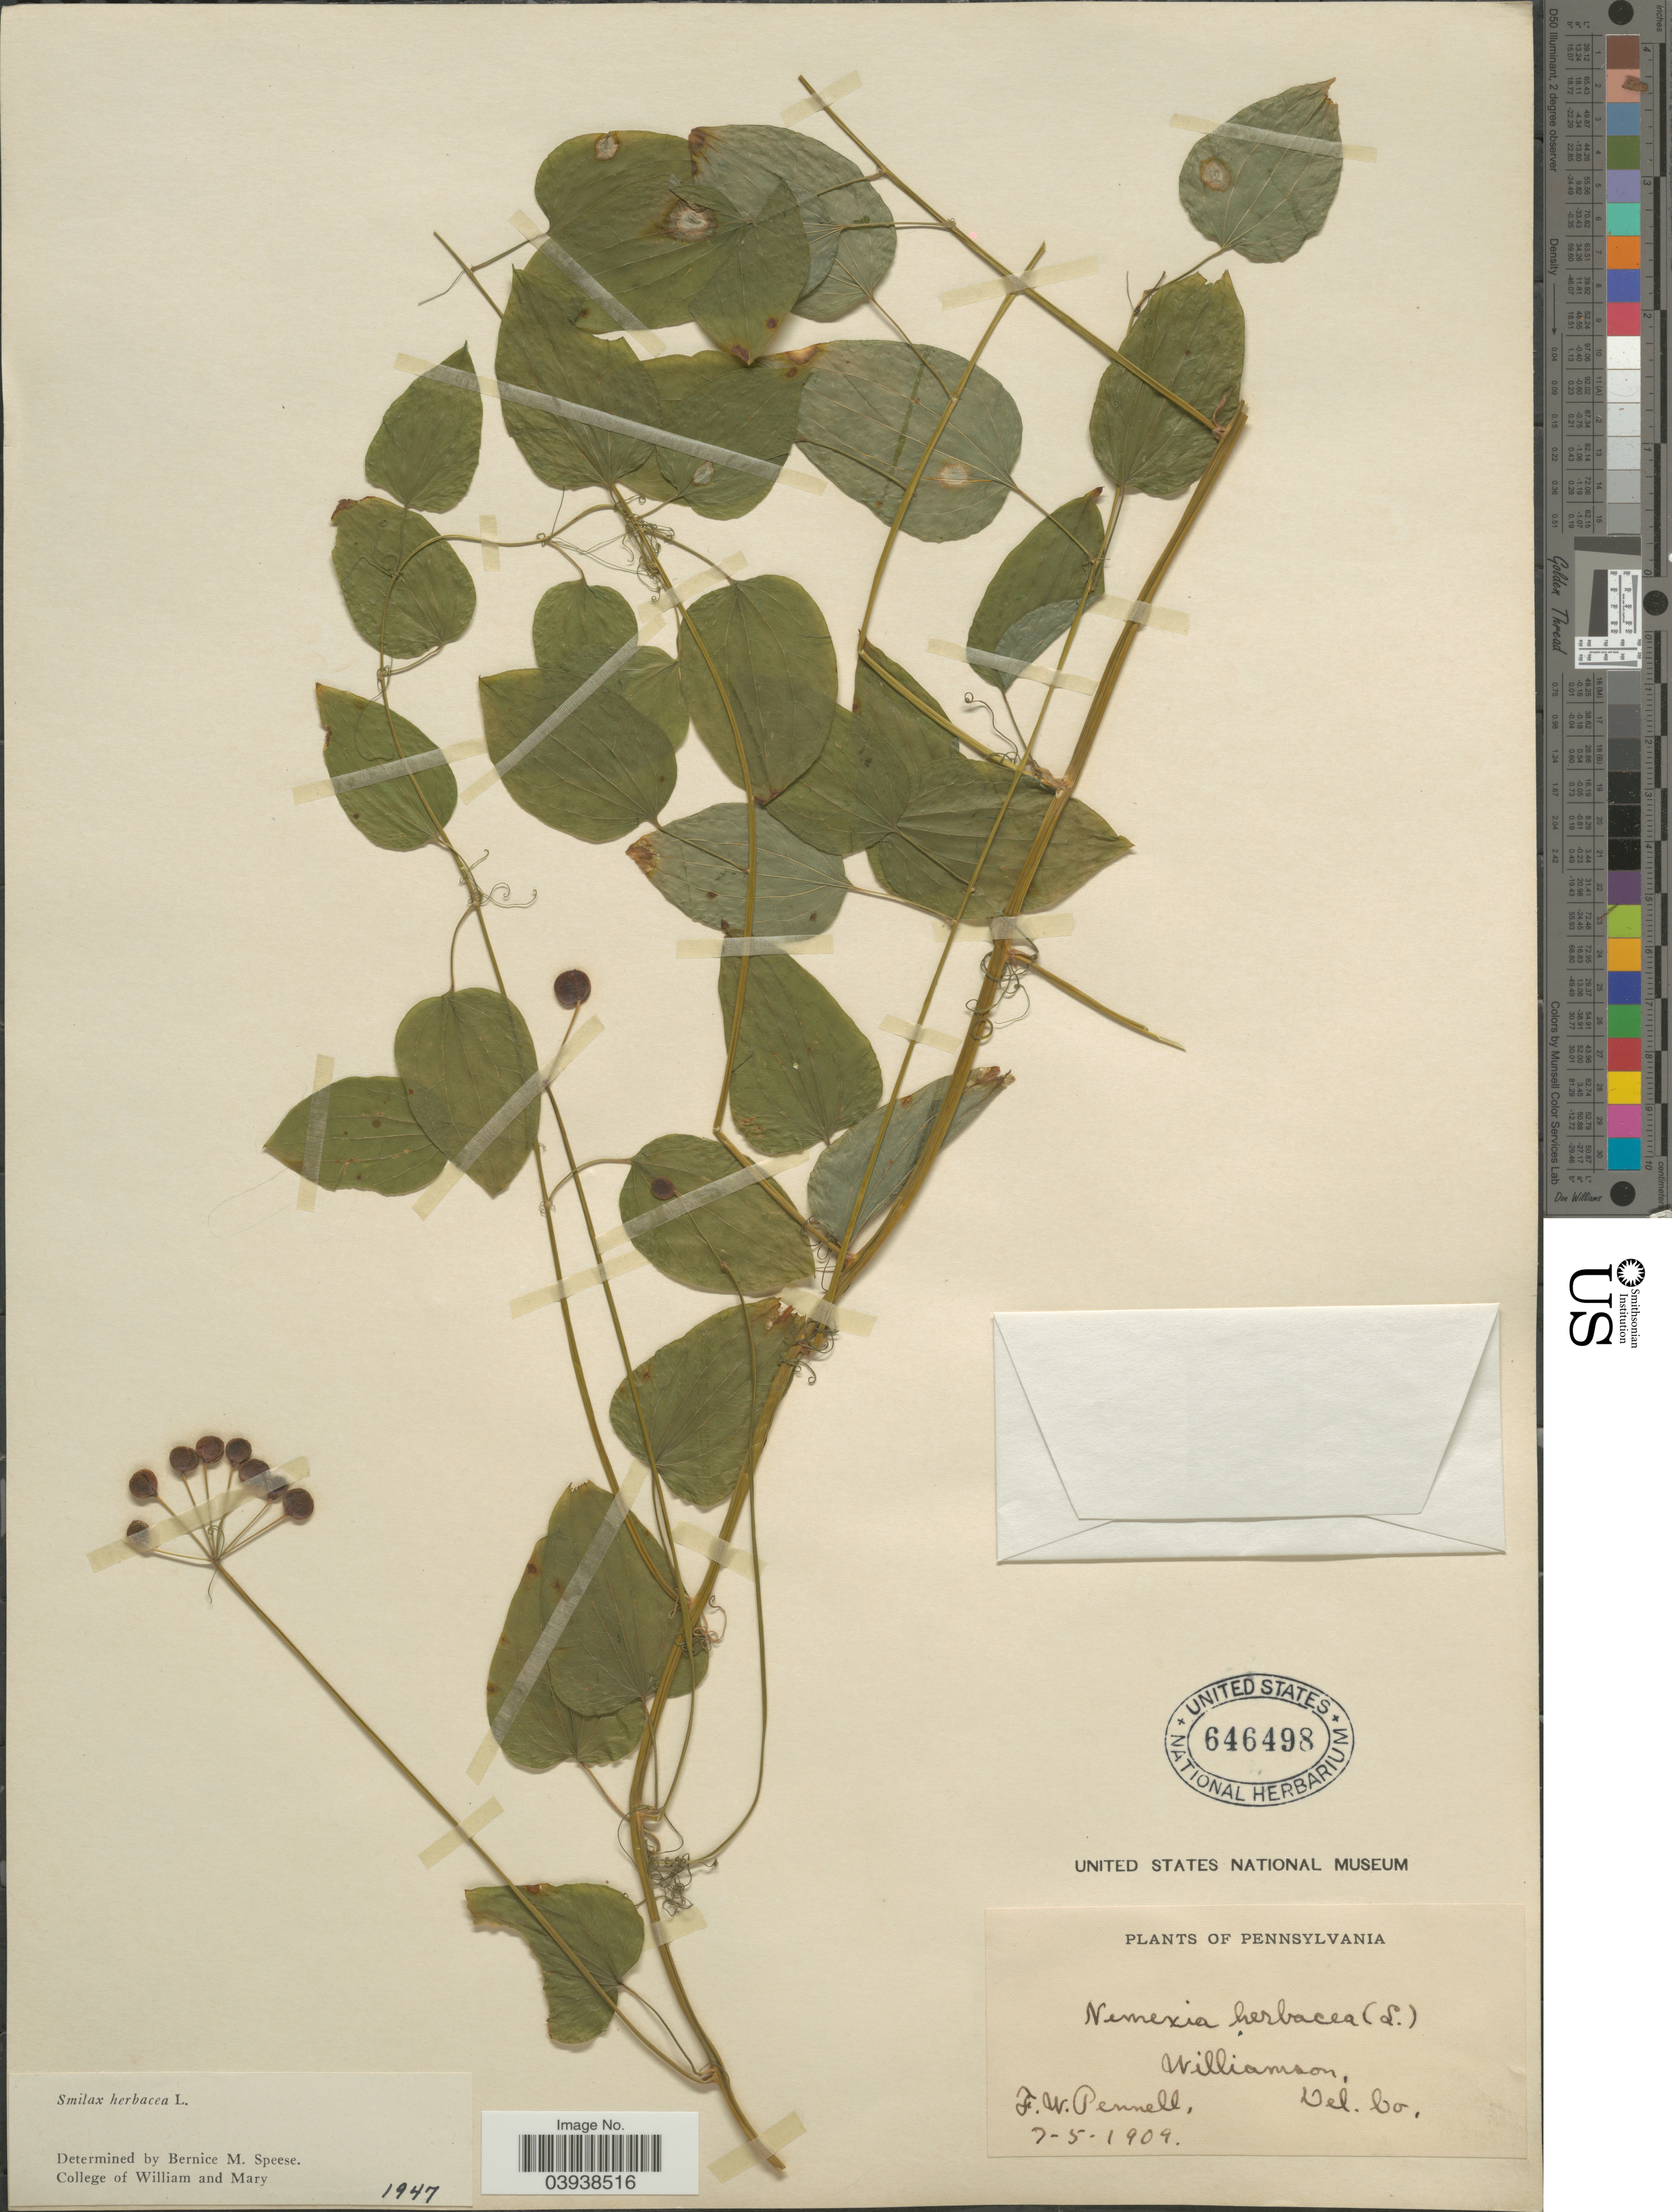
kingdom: Plantae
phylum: Tracheophyta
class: Liliopsida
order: Liliales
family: Smilacaceae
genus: Smilax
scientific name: Smilax herbacea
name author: L.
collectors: F. W. Pennell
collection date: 1909-07-05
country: United States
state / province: Pennsylvania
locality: Williamson, Del. Co.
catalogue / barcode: US 646498